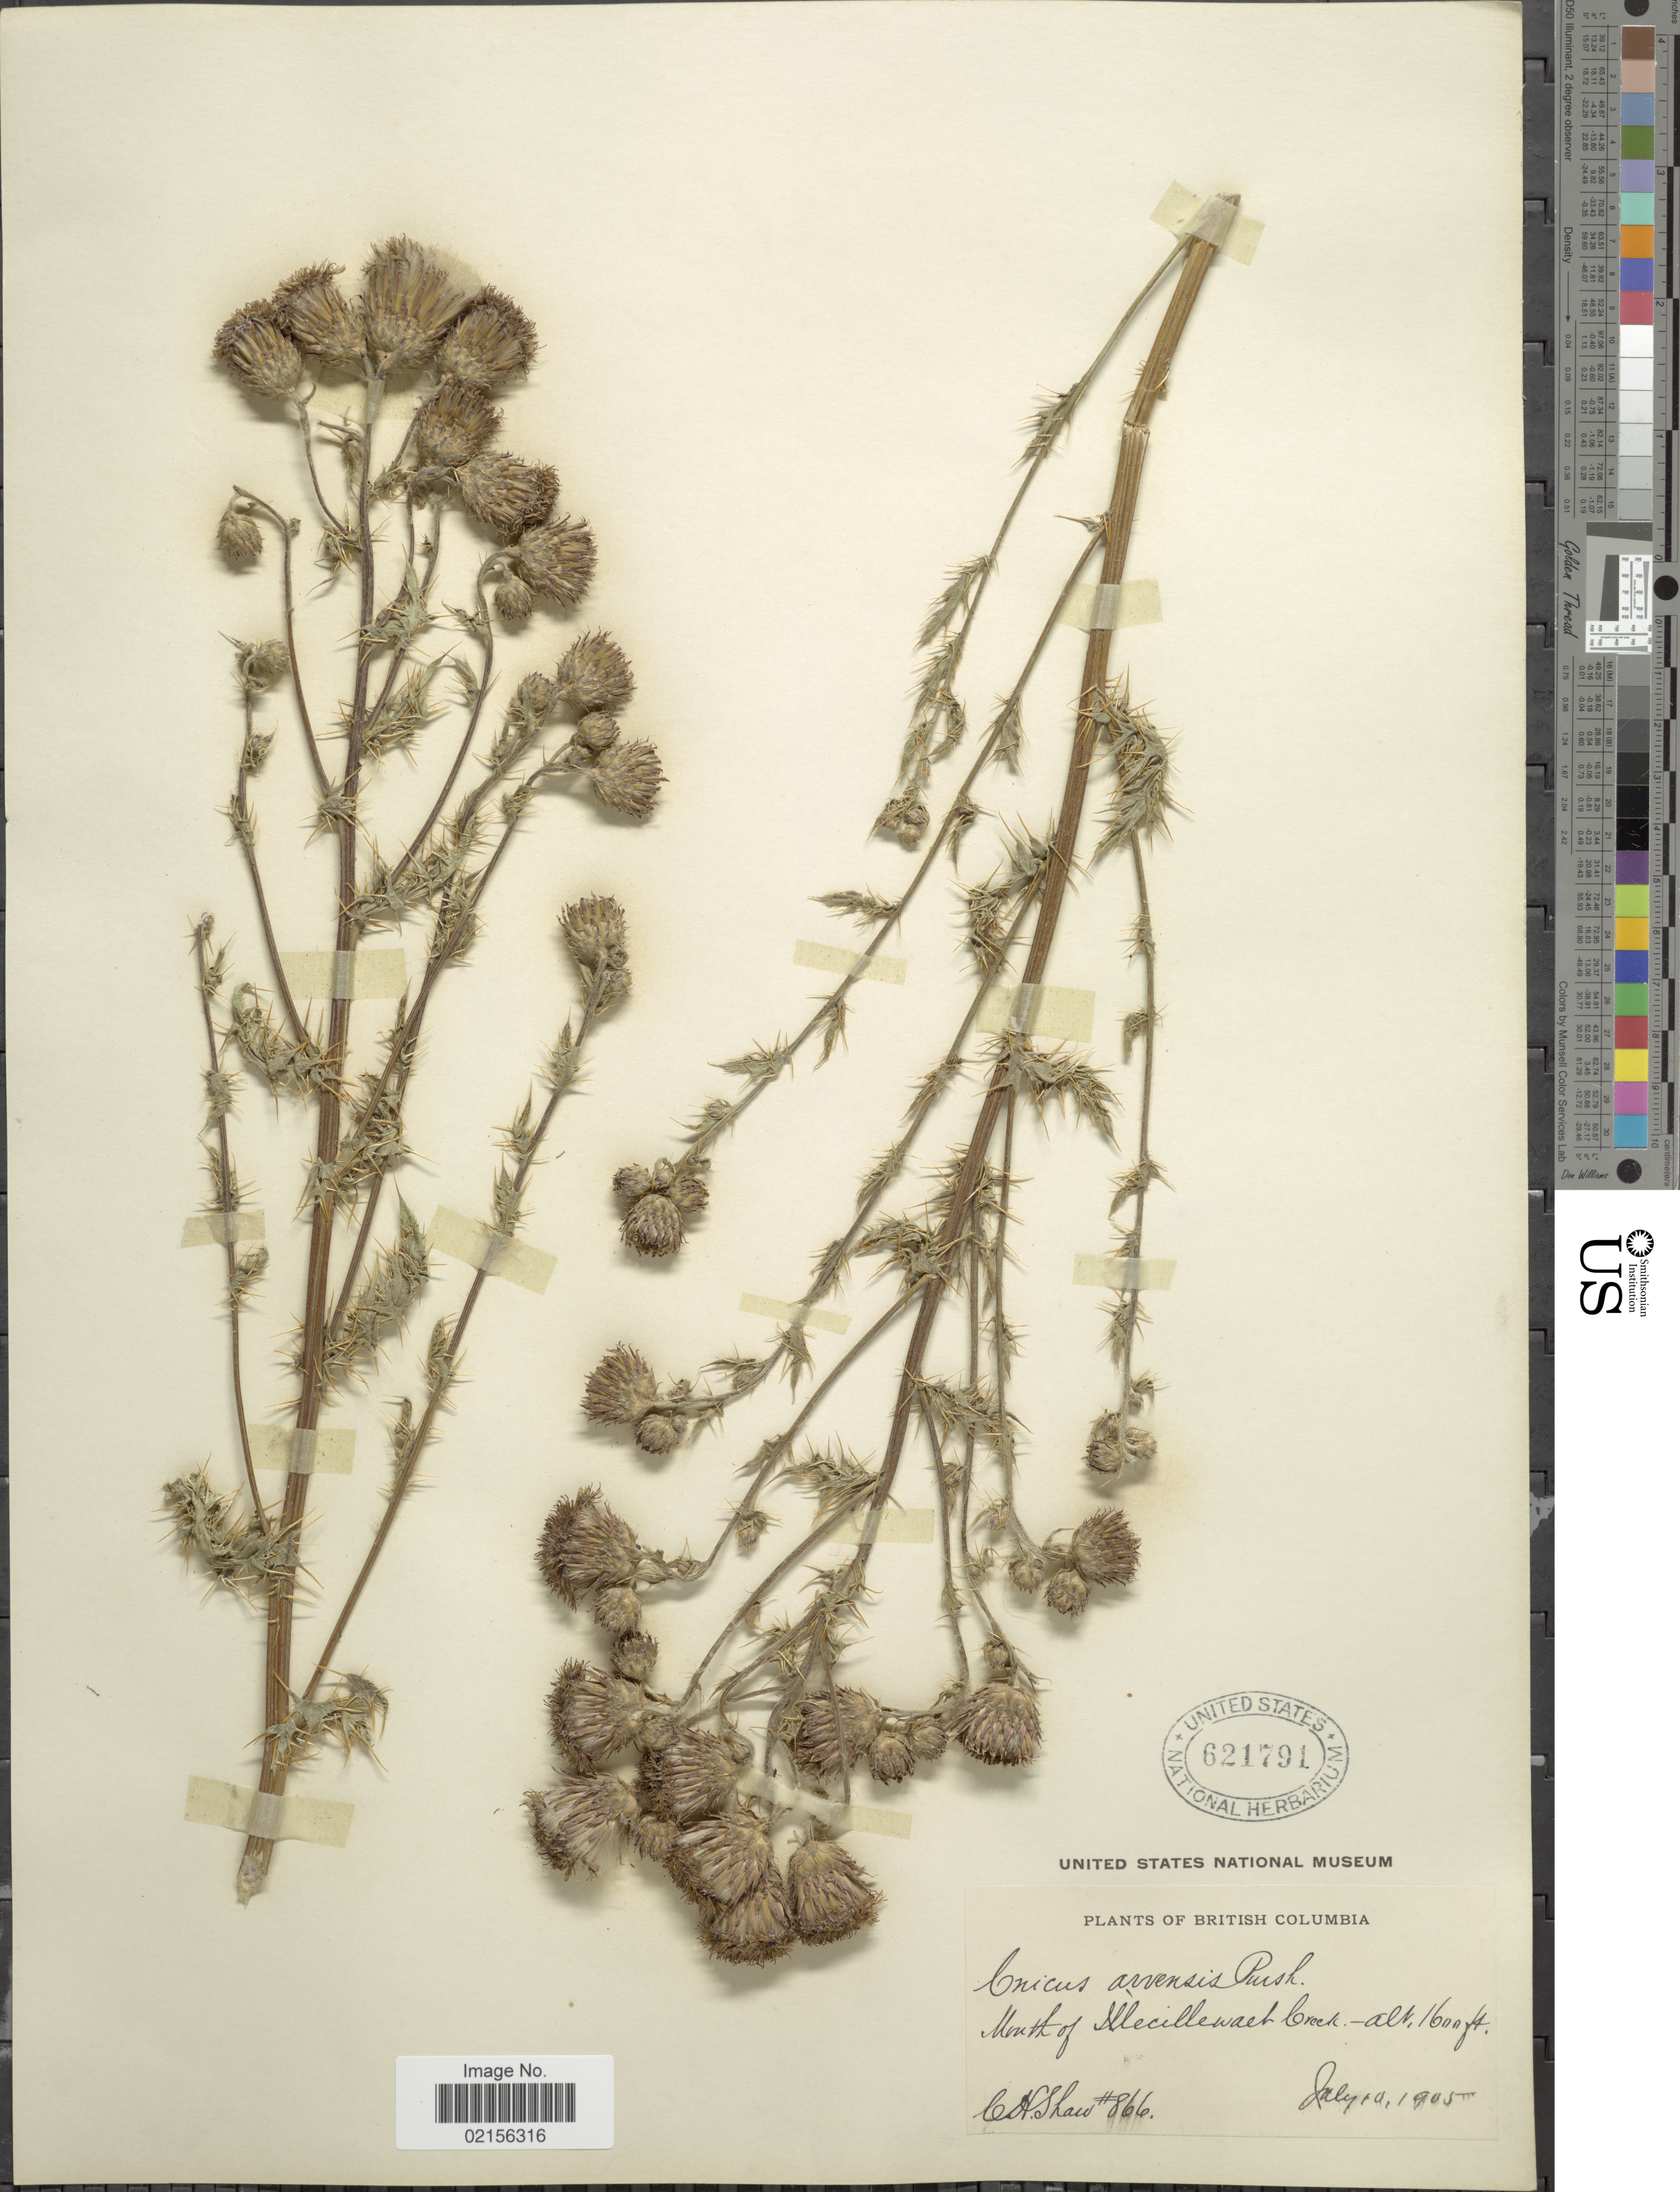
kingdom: Plantae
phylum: Tracheophyta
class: Magnoliopsida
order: Asterales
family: Asteraceae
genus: Cirsium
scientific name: Cirsium arvense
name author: (L.) Scop.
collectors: C. H. Shaw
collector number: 866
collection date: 1905-07-10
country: Canada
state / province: British Columbia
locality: Mouth of Illecillewaet Creek.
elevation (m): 488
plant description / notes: Precise locality edit: Corrected "North of Illecillewaet Creek" to "Mouth of Illecillewaet Creek."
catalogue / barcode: US 621791